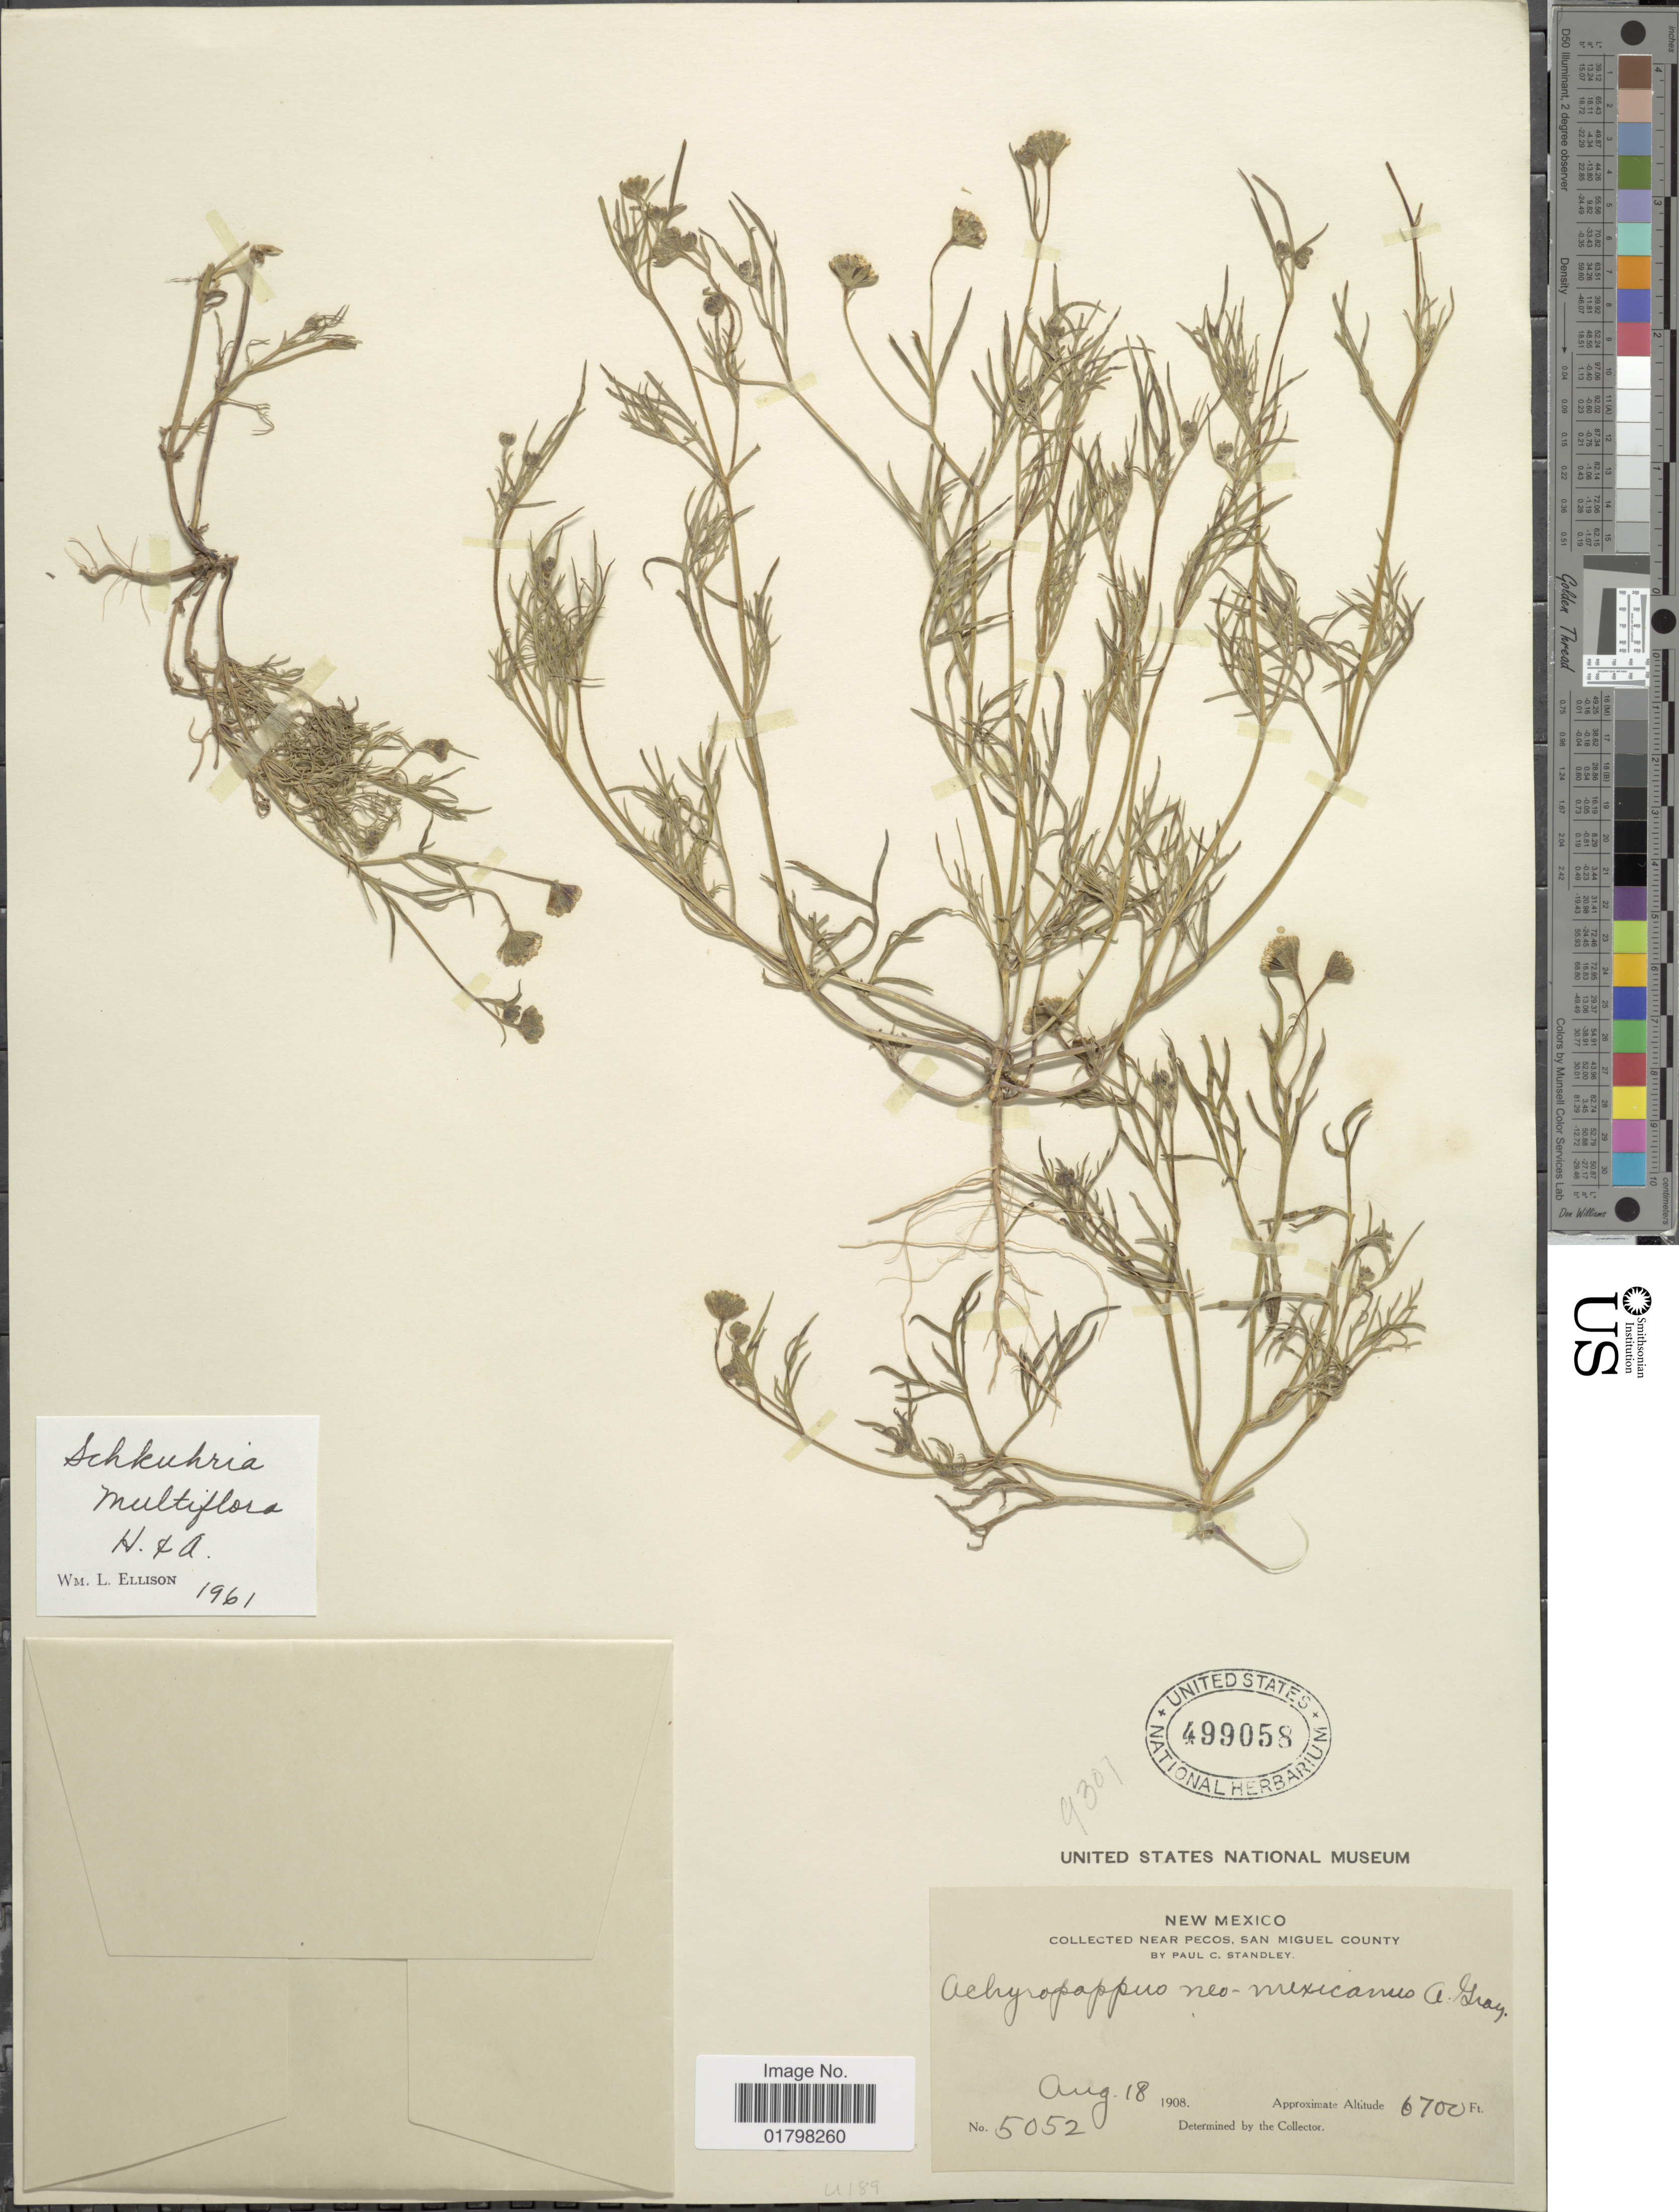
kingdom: Plantae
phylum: Tracheophyta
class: Magnoliopsida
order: Asterales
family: Asteraceae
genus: Schkuhria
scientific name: Schkuhria multiflora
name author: Hook. & Arn.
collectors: P. C. Standley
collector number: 5052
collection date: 1908-08-18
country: United States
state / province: New Mexico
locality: Near Pecos, San Miguel County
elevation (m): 2042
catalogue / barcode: US 499058